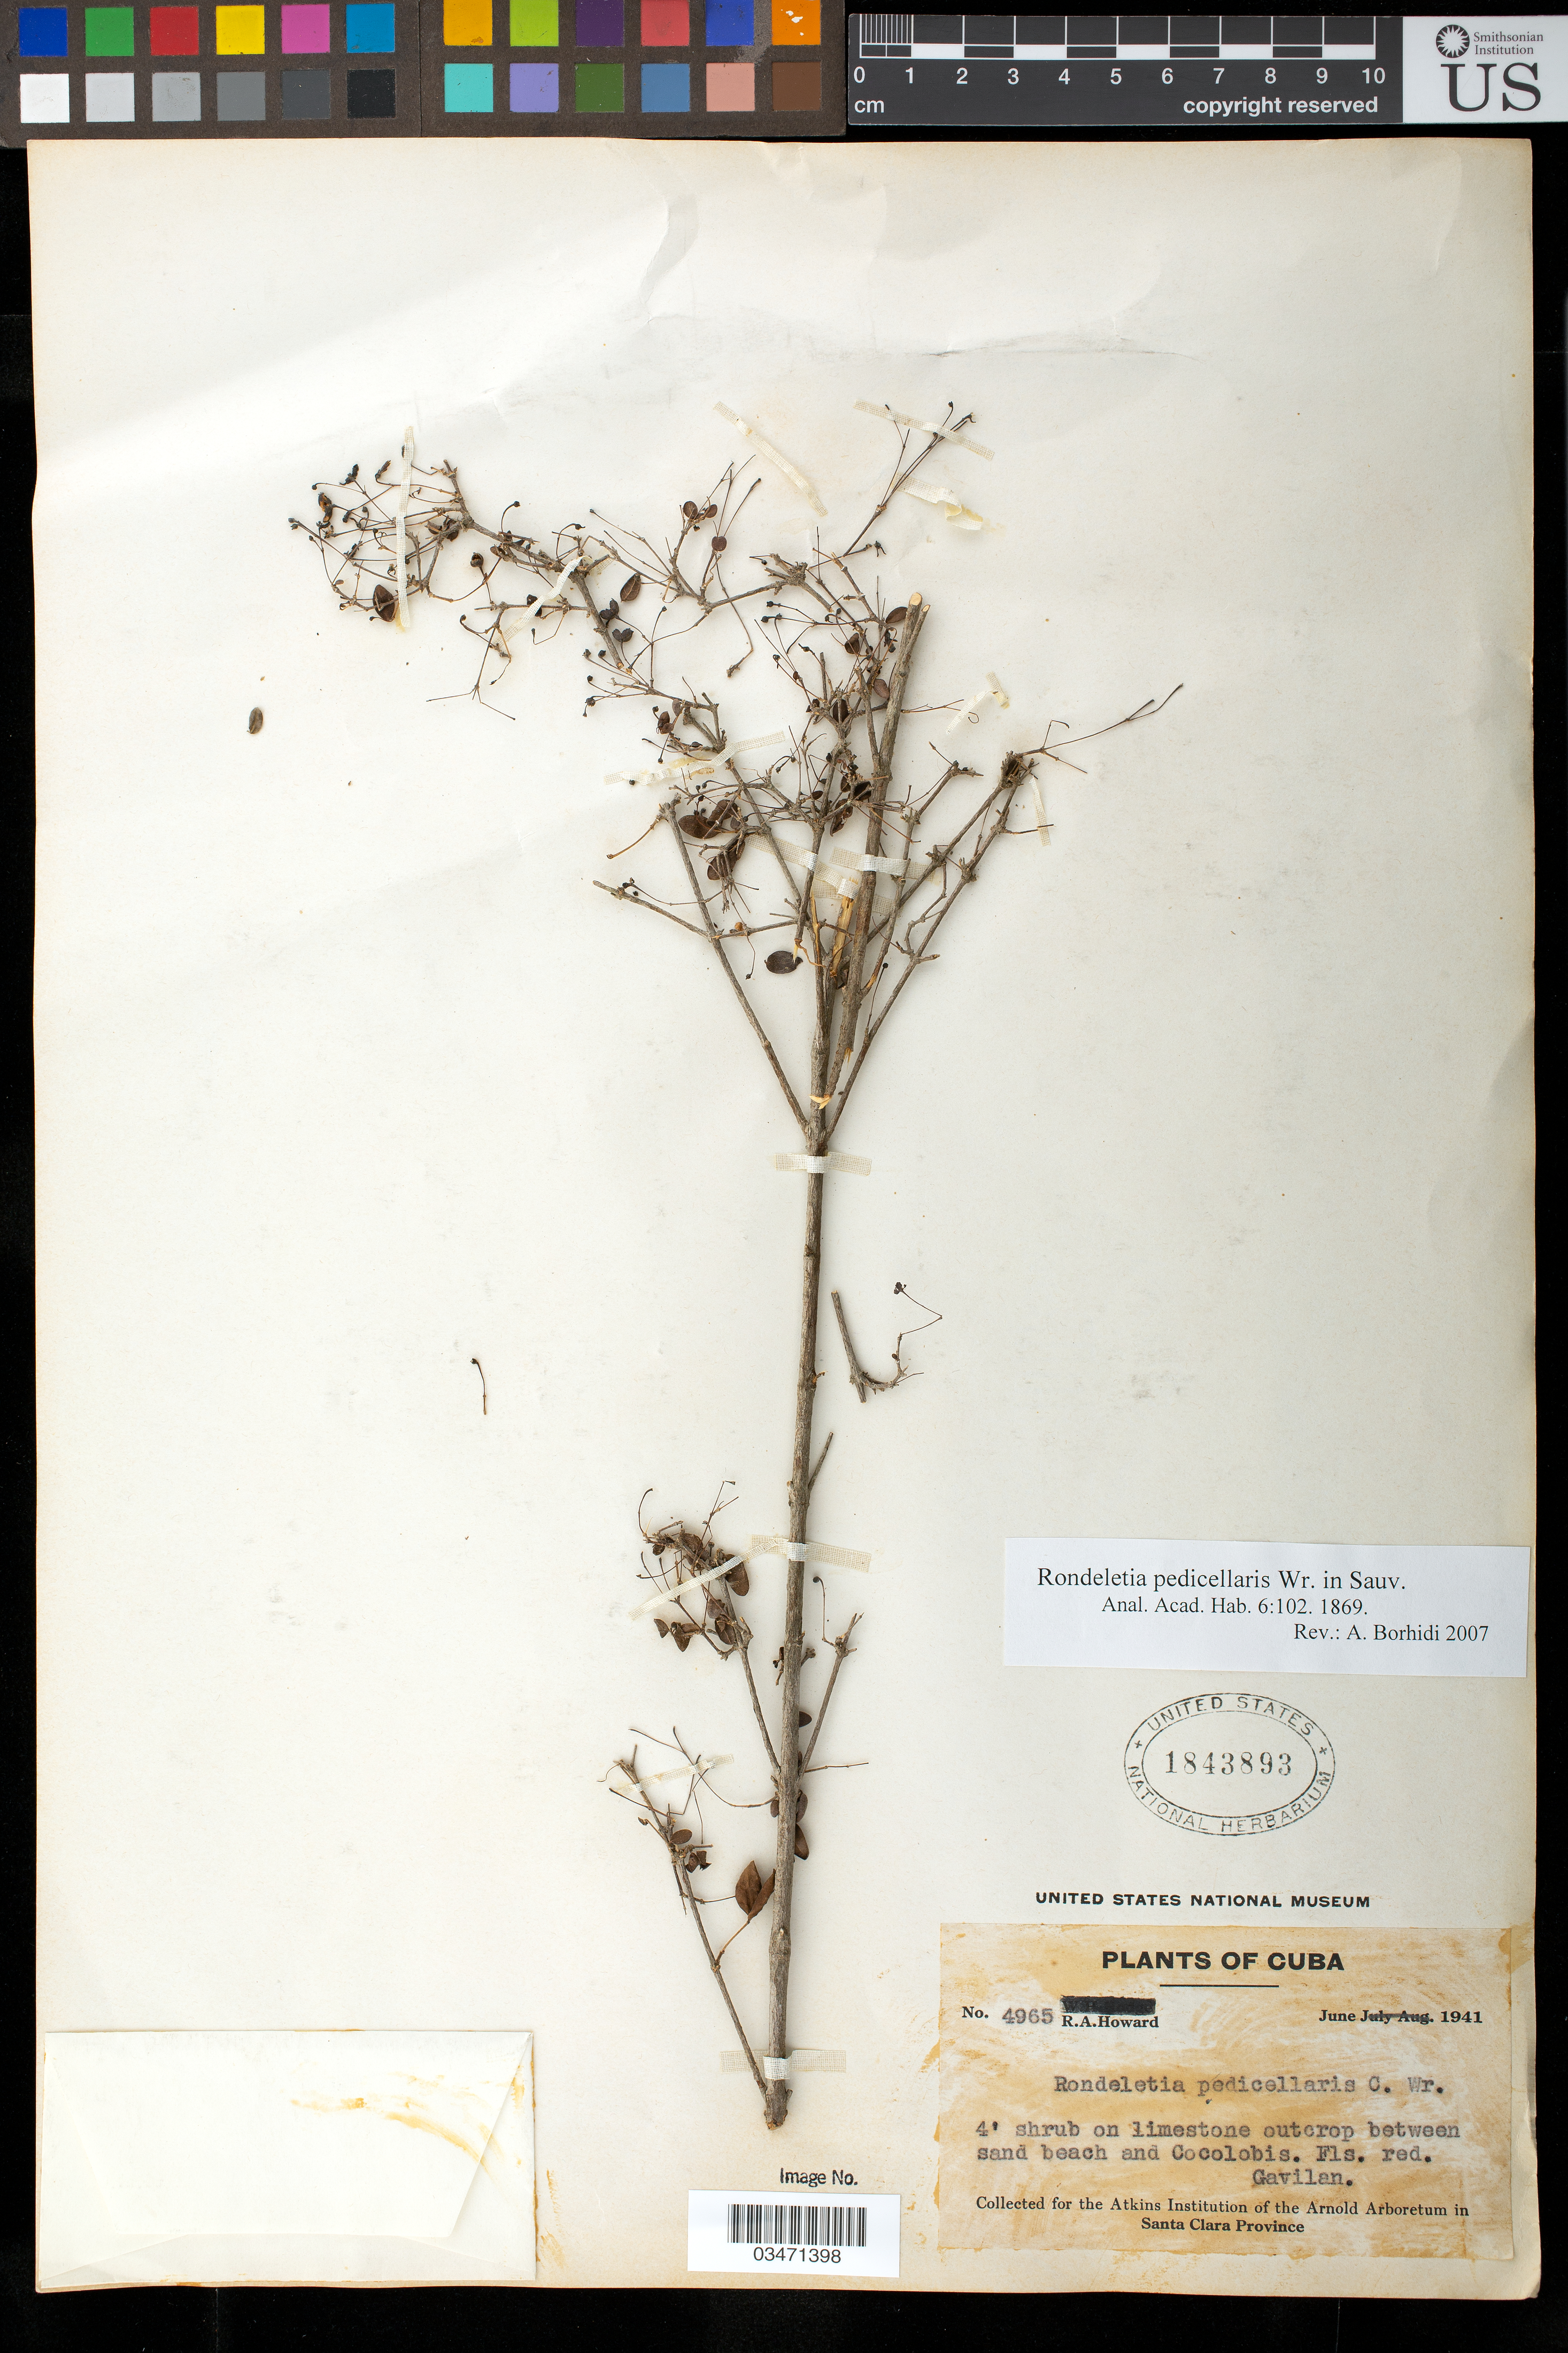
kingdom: Plantae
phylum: Tracheophyta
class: Magnoliopsida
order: Gentianales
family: Rubiaceae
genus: Rondeletia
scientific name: Rondeletia pedicellaris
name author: C. Wright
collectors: R. A. Howard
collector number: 4965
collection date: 1941-06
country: Cuba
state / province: Cienfuegos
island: Cuba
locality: Gavilaan, between beach and Cocolobis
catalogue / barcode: US 1843893